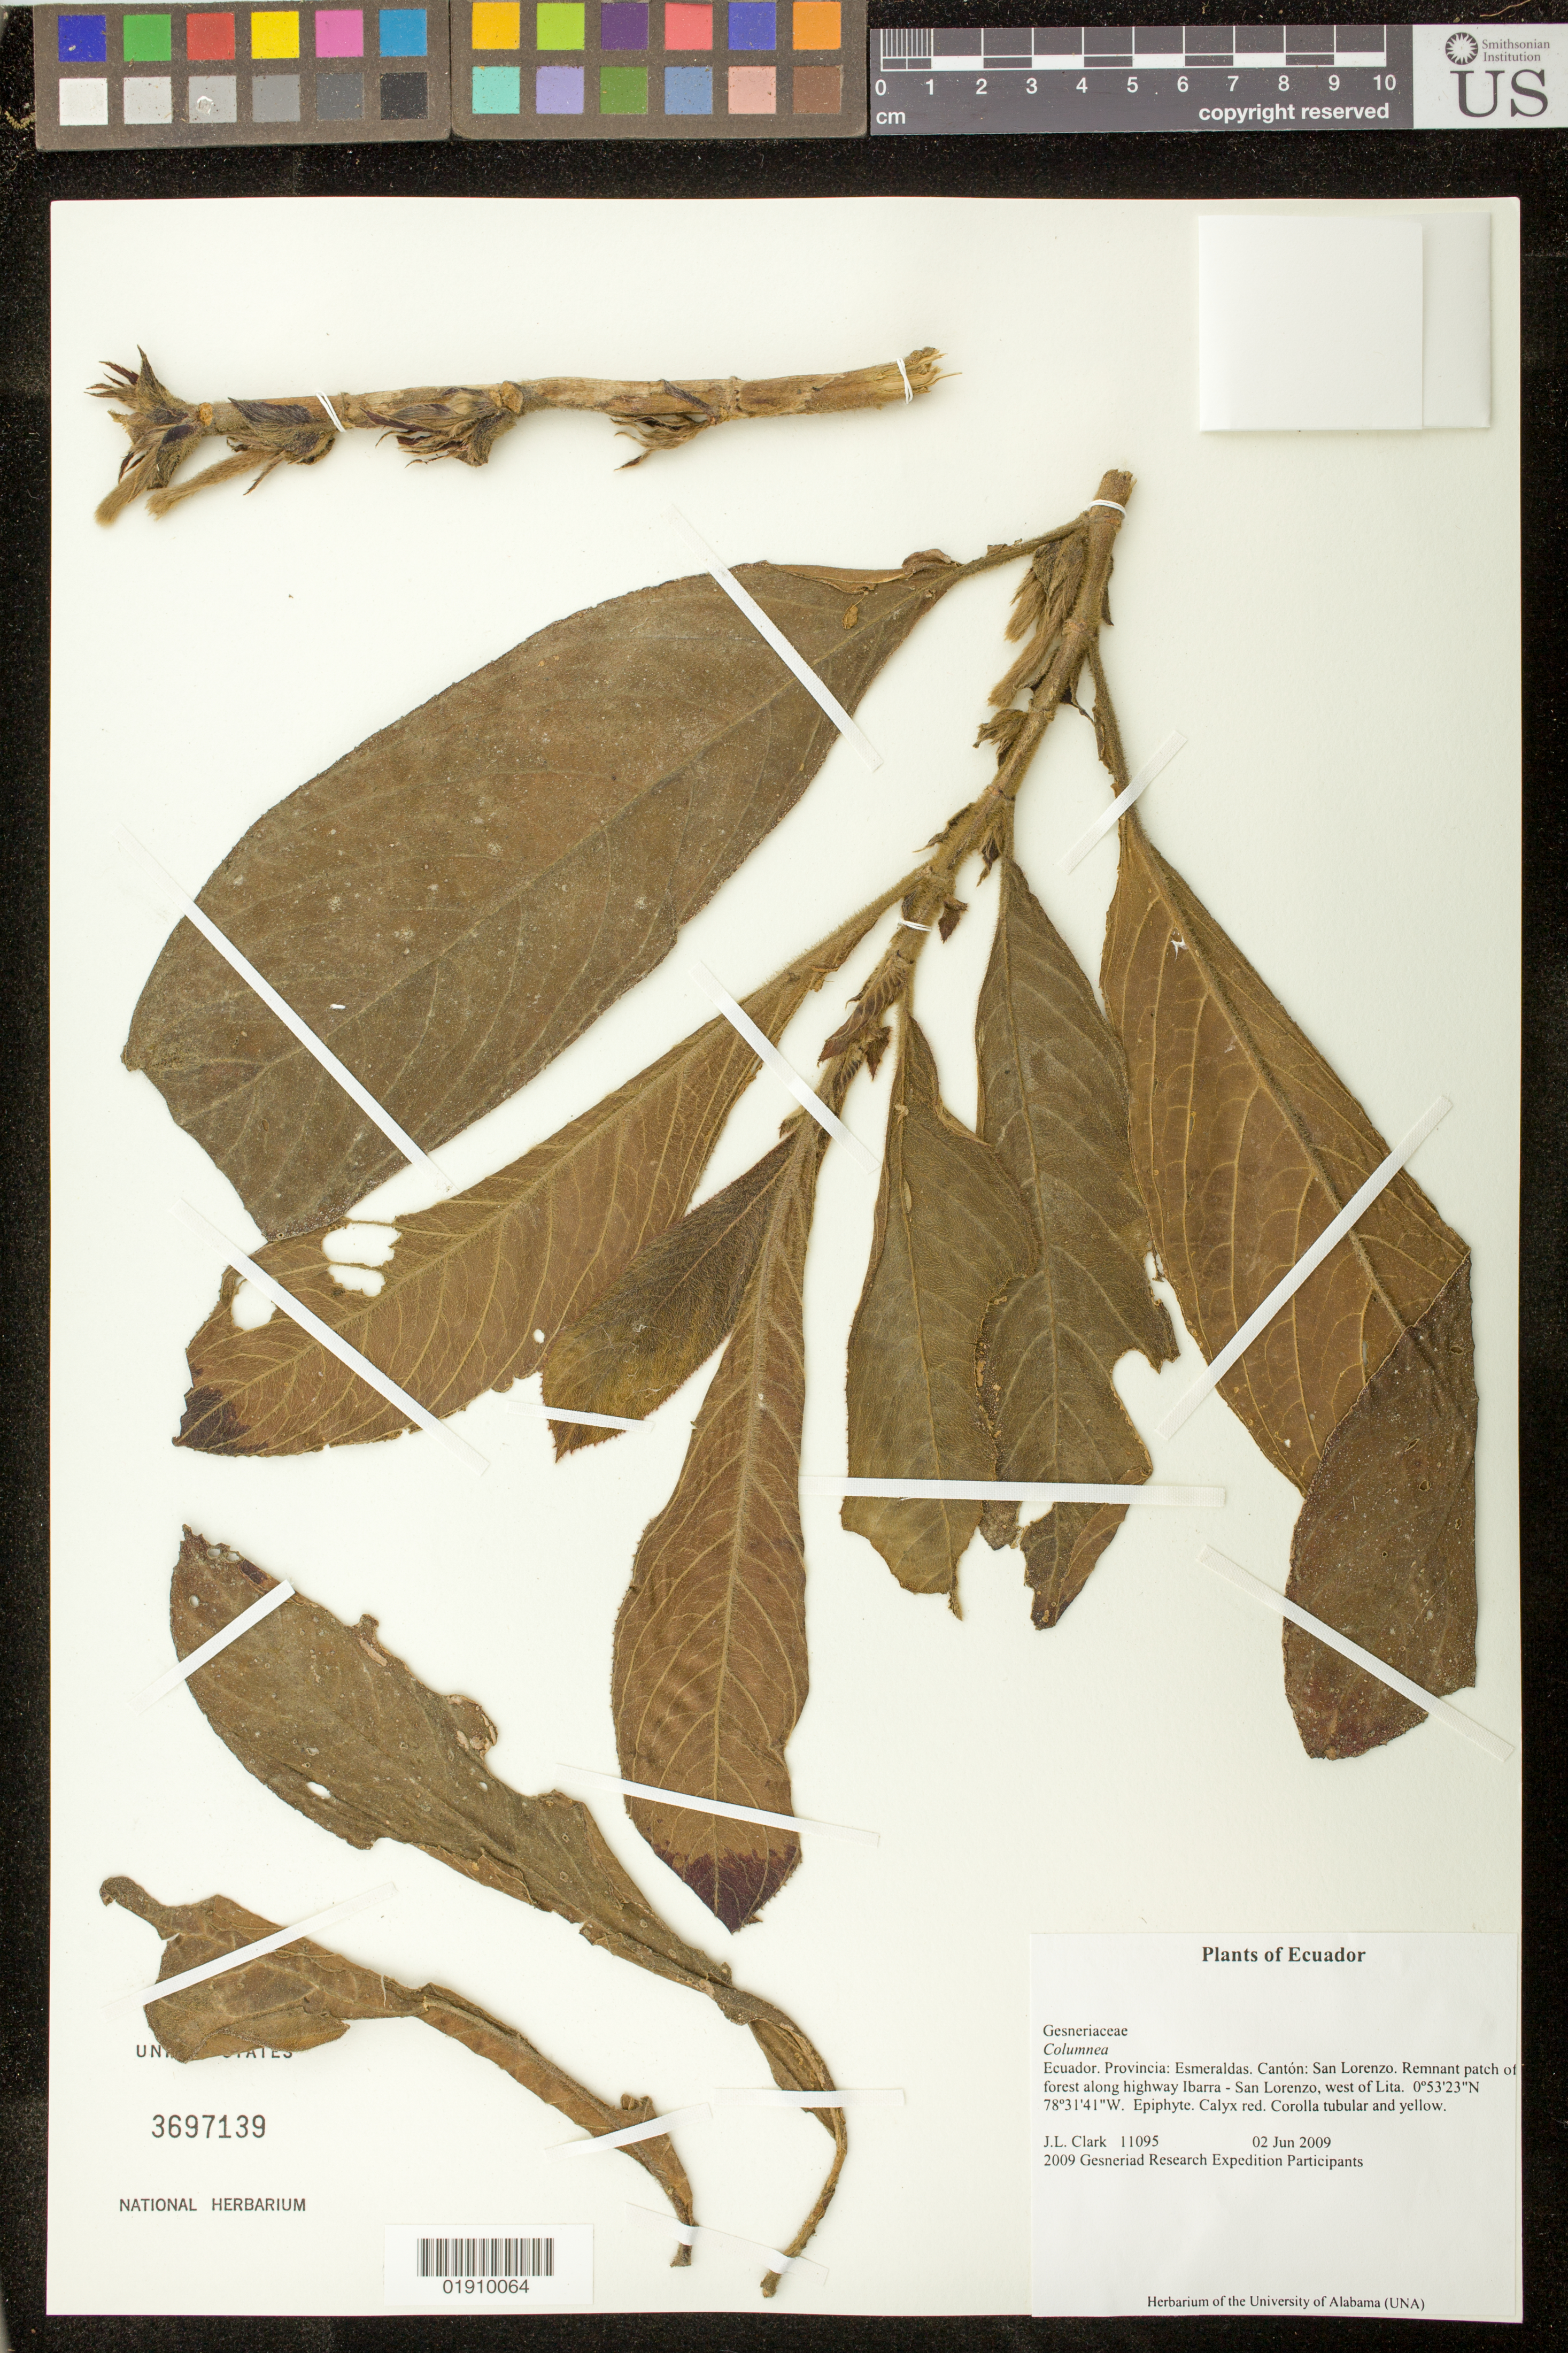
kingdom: Plantae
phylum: Tracheophyta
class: Magnoliopsida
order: Lamiales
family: Gesneriaceae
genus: Columnea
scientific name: Columnea sp.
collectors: J. L. Clark & 2009 Gesneriad Research Expedition Participants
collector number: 11095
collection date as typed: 02 Jun 2009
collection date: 2009-06-02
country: Ecuador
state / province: Esmeraldas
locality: Ecuador. Provincia Esmeraldas. Canton: San Lorenzo. Remnant patch of forest along highway Ibarra-San Lorenzo, west of Lita.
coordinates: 0 53 23 N, 78 31 41 W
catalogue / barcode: US 3697139